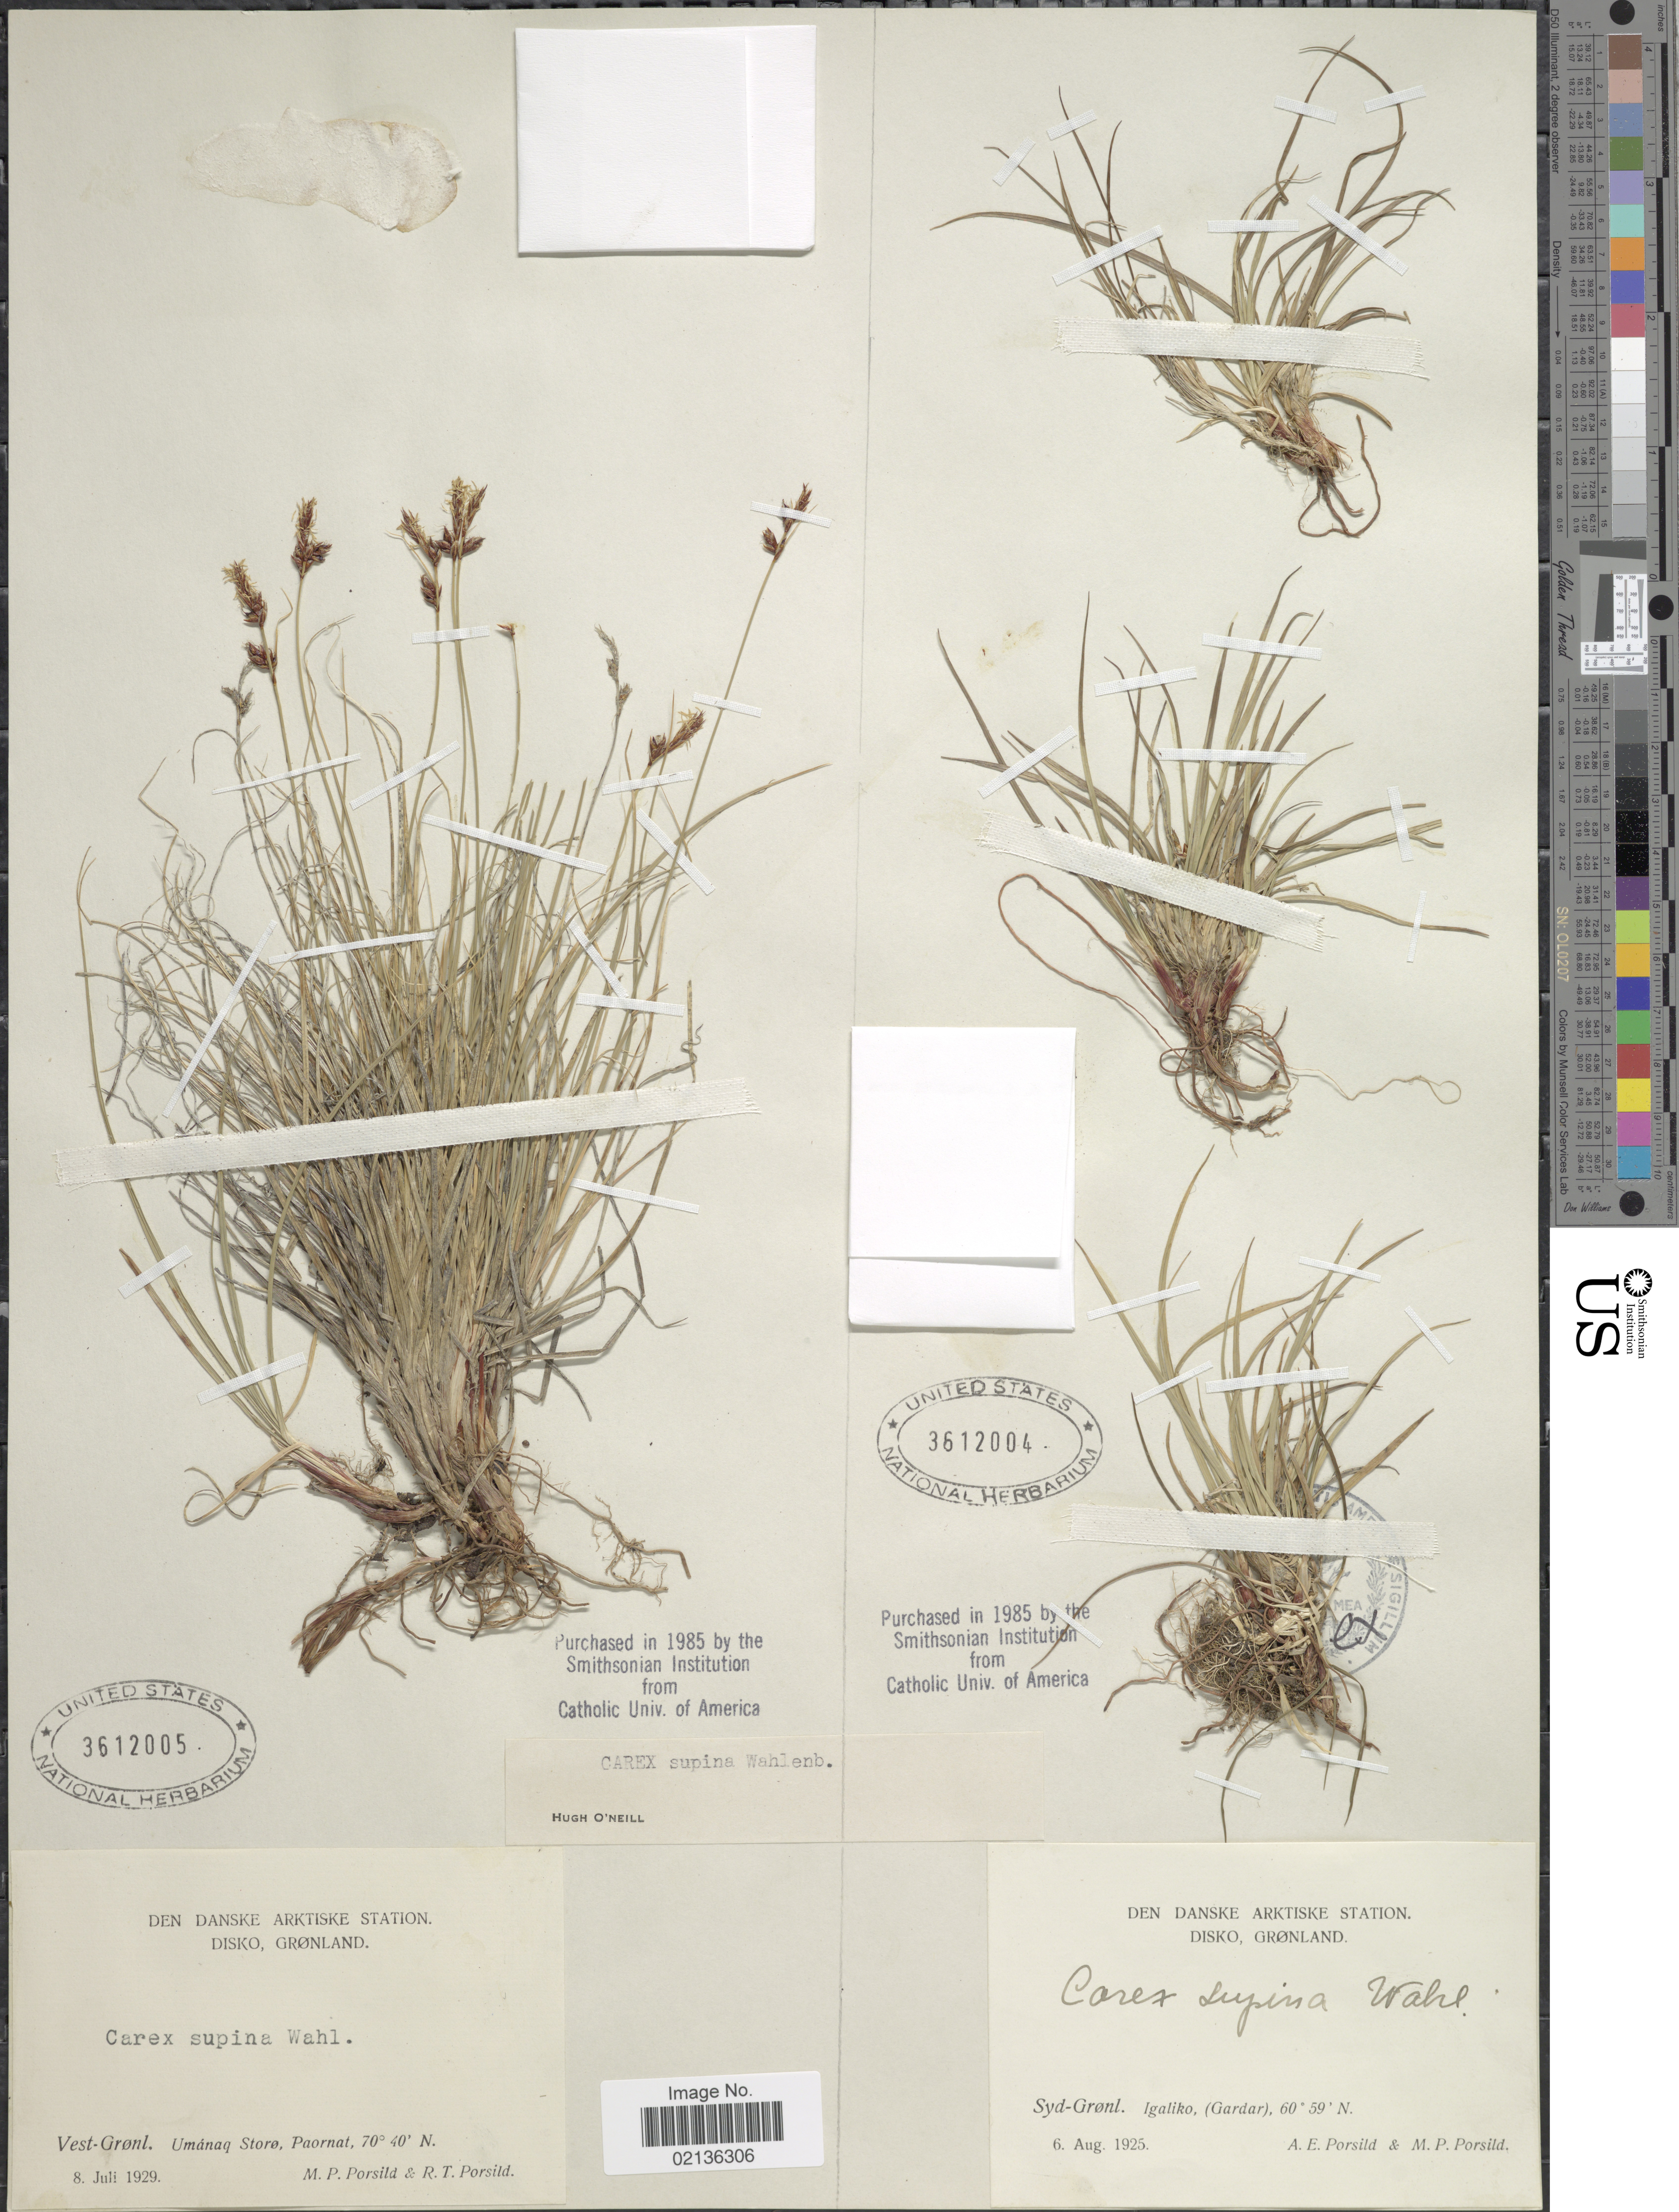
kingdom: Plantae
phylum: Tracheophyta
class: Liliopsida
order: Poales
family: Cyperaceae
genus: Carex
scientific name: Carex supina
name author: Willd. ex Wahlenb.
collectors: A. E. Porsild & M. P. Porsild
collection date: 1925-08-06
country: Greenland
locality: Den Danske Arktiske Station, Disko, Grønland, Syd Grønland: Igaliko, (Gardar)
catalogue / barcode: US 3612004-2